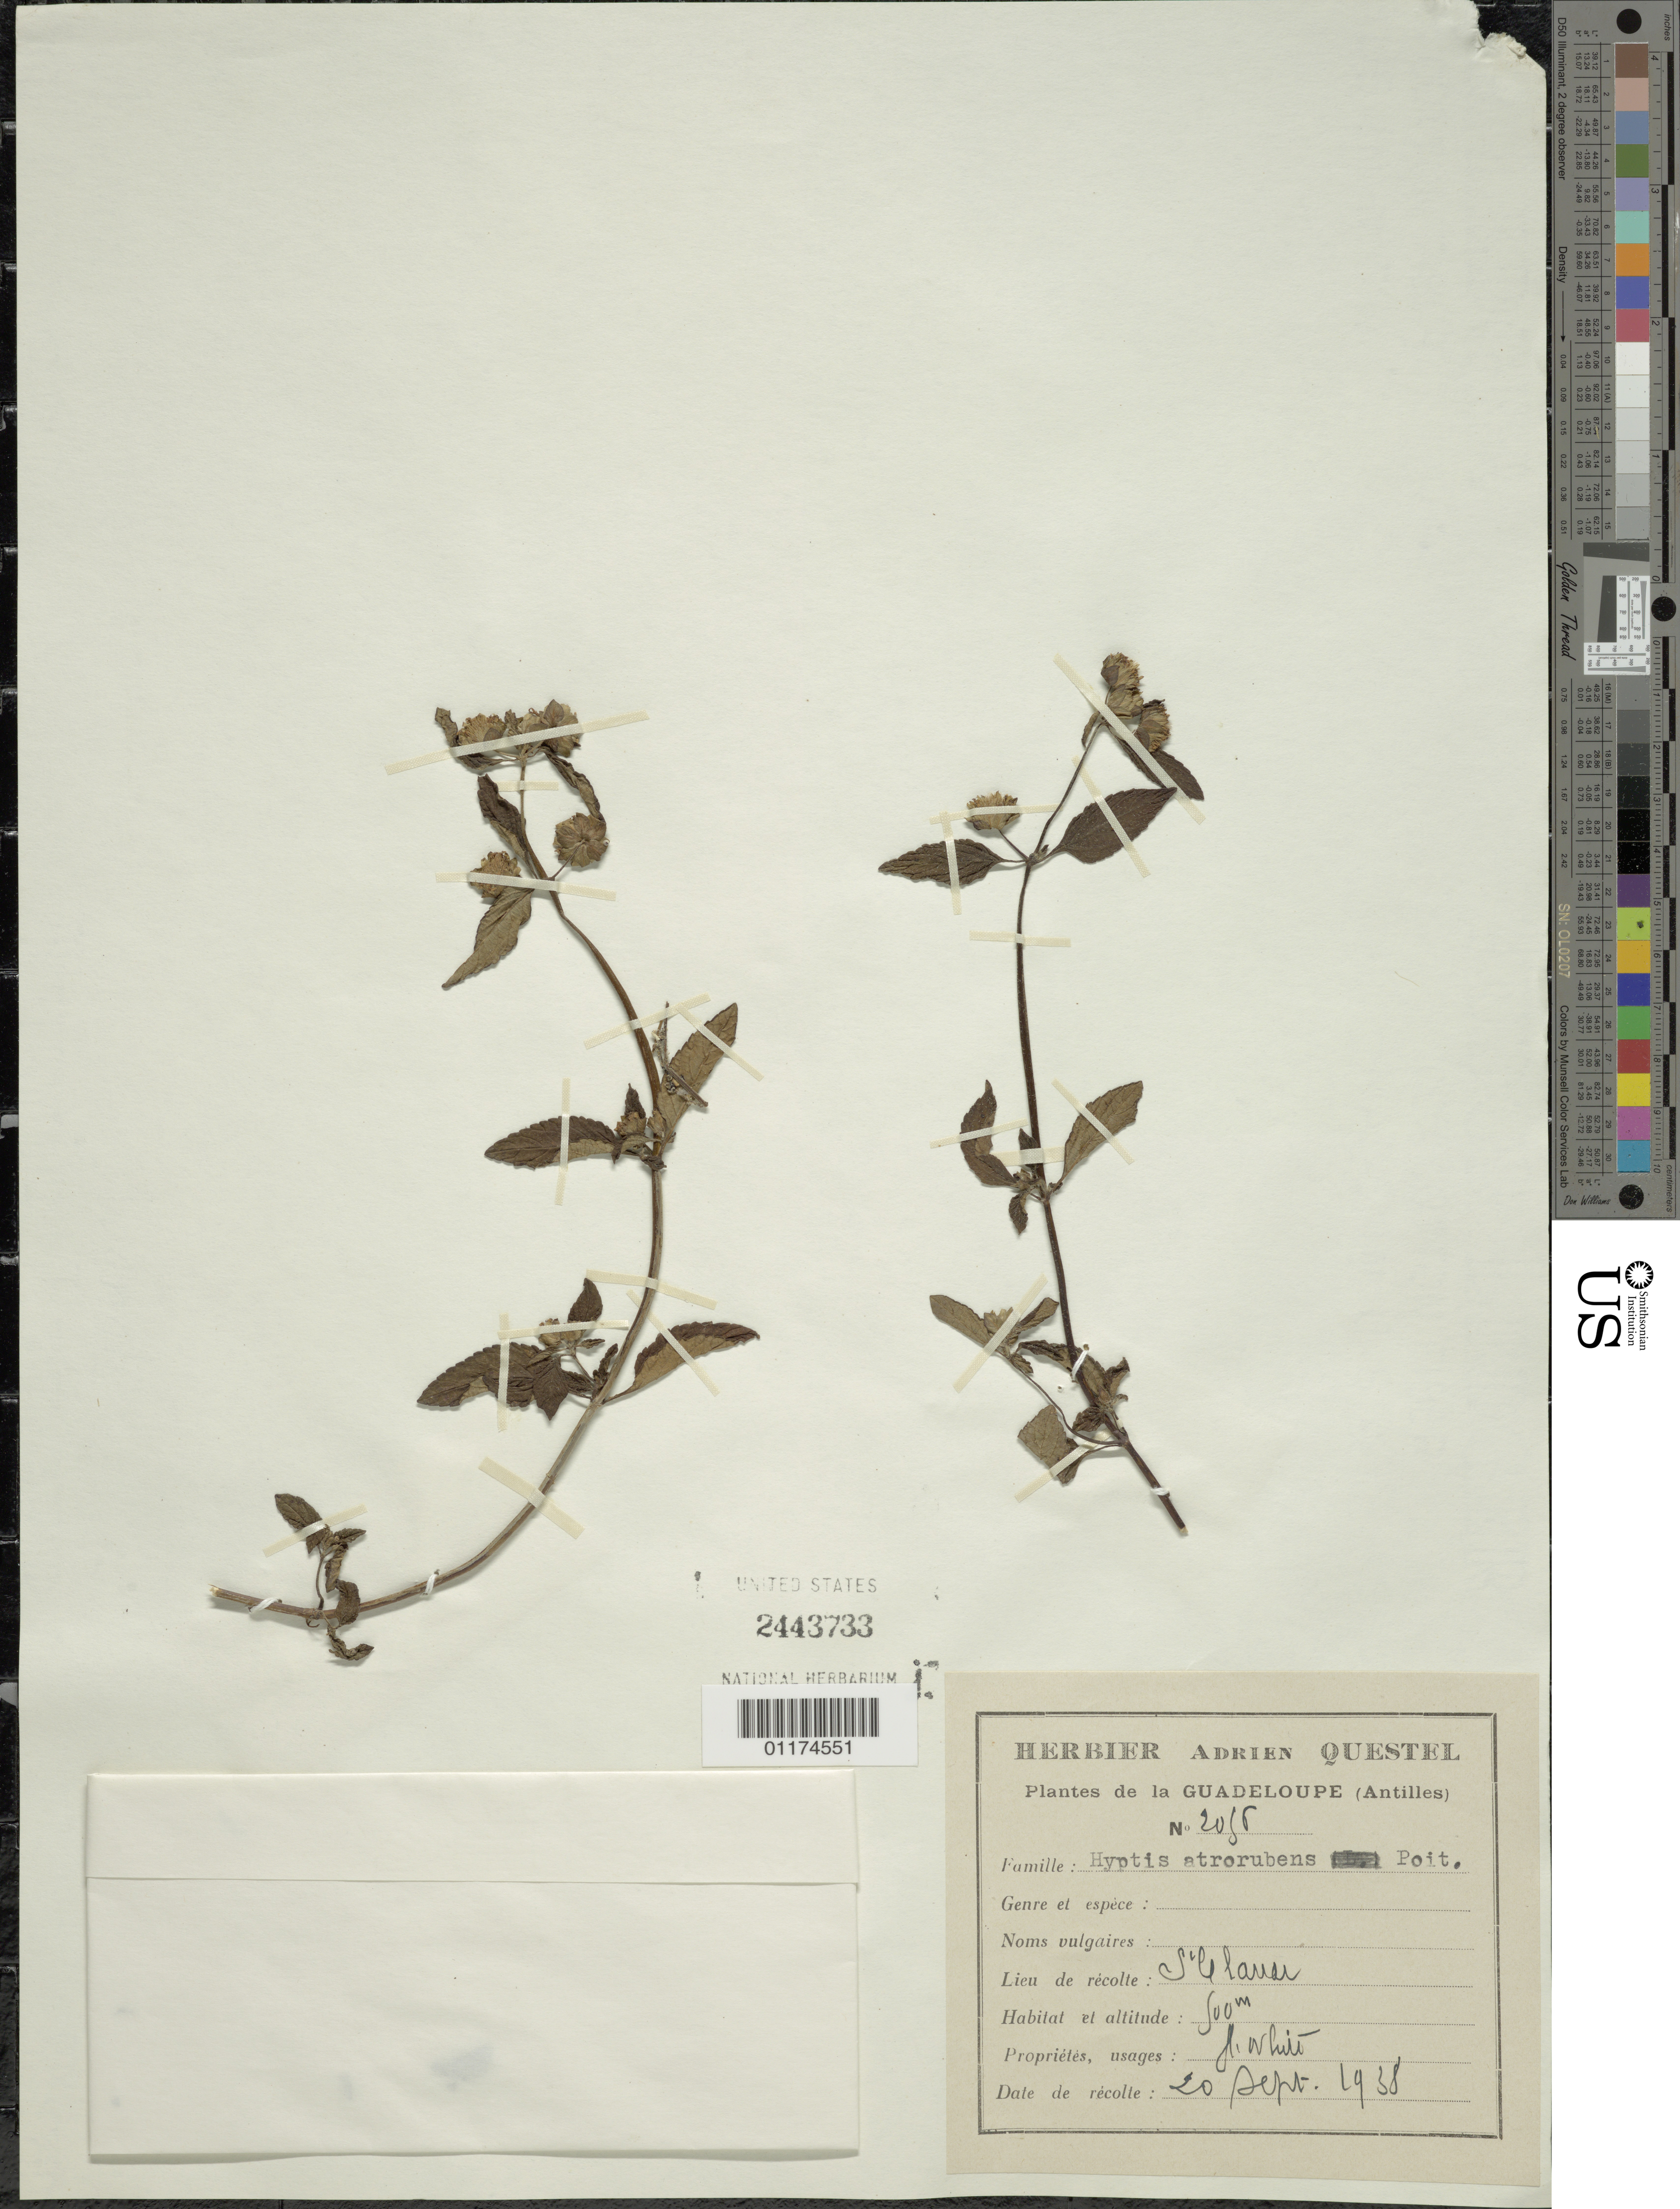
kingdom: Plantae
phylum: Tracheophyta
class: Magnoliopsida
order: Lamiales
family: Lamiaceae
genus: Hyptis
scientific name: Hyptis atrorubens var. atrorubens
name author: Poit.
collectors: A. Questel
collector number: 2056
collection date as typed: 20 Sep 1938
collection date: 1938-09-20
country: Guadeloupe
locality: Antilles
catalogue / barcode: US 2443733